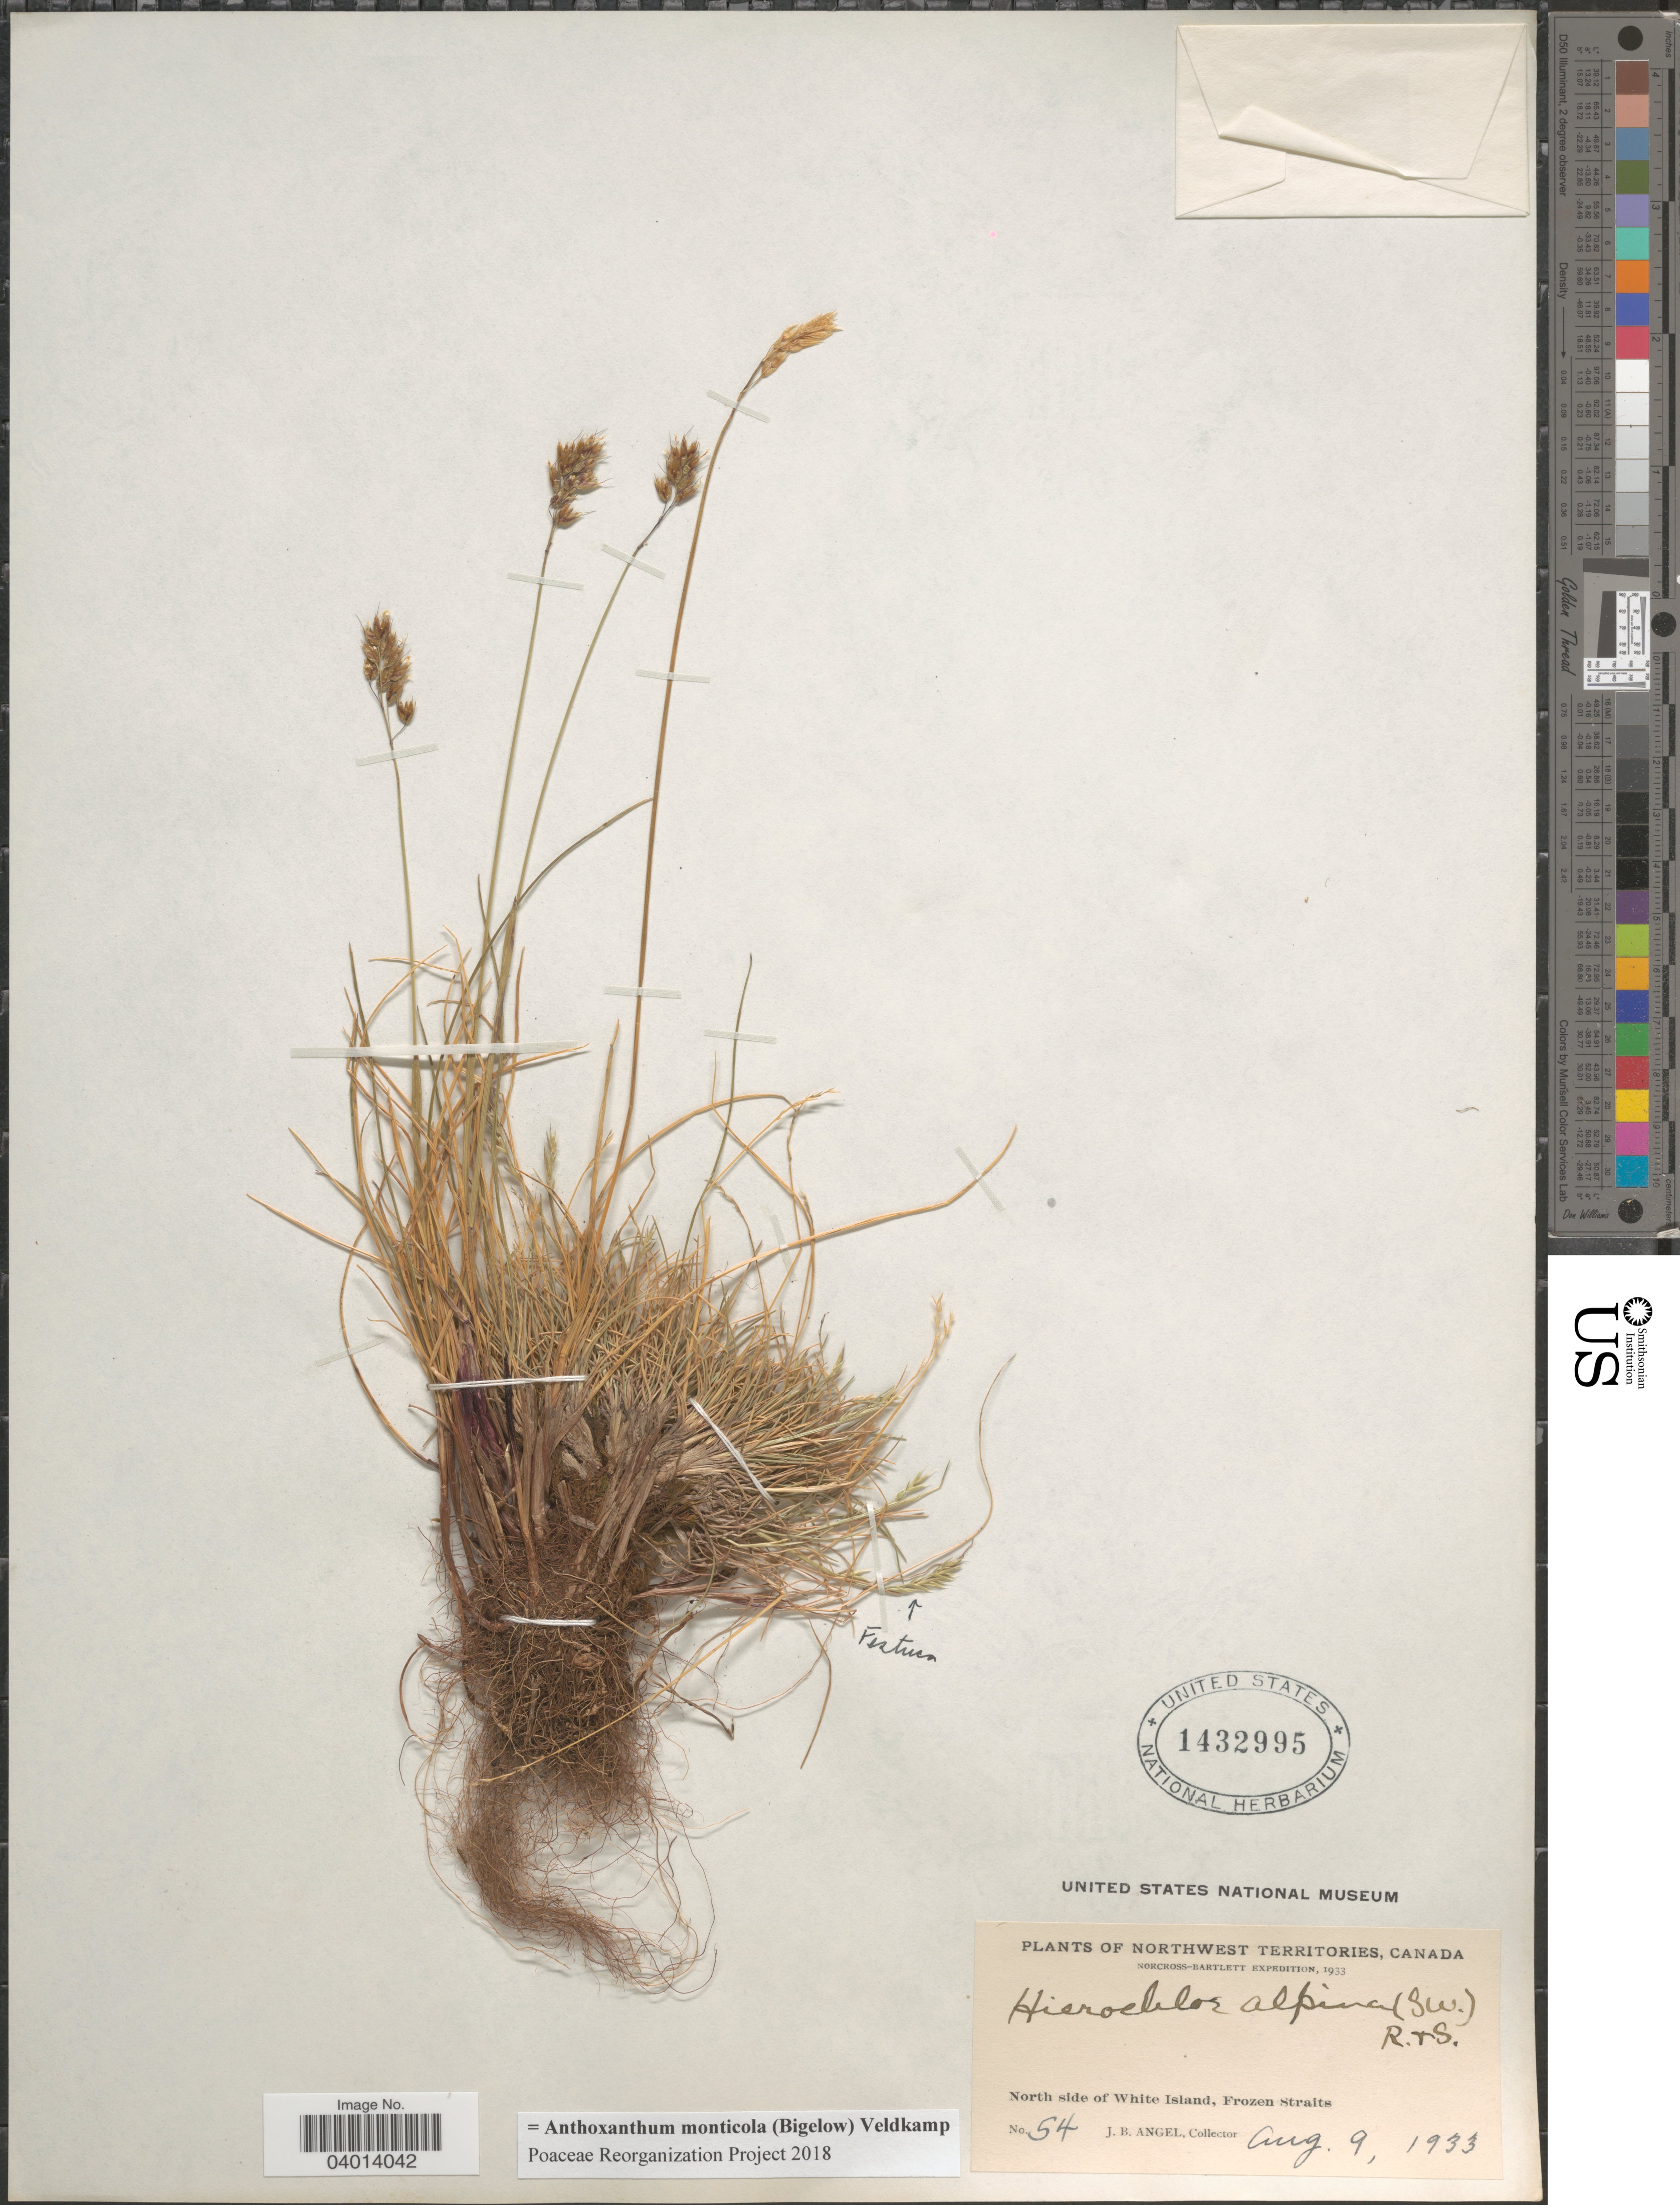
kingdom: Plantae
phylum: Tracheophyta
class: Liliopsida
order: Poales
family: Poaceae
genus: Anthoxanthum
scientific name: Anthoxanthum monticola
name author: (Bigelow) Veldkamp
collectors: J. Angel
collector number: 54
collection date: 1933-08-09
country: Canada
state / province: Northwest Territories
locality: North side of White Island, Frozen Straits.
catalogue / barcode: US 1432995